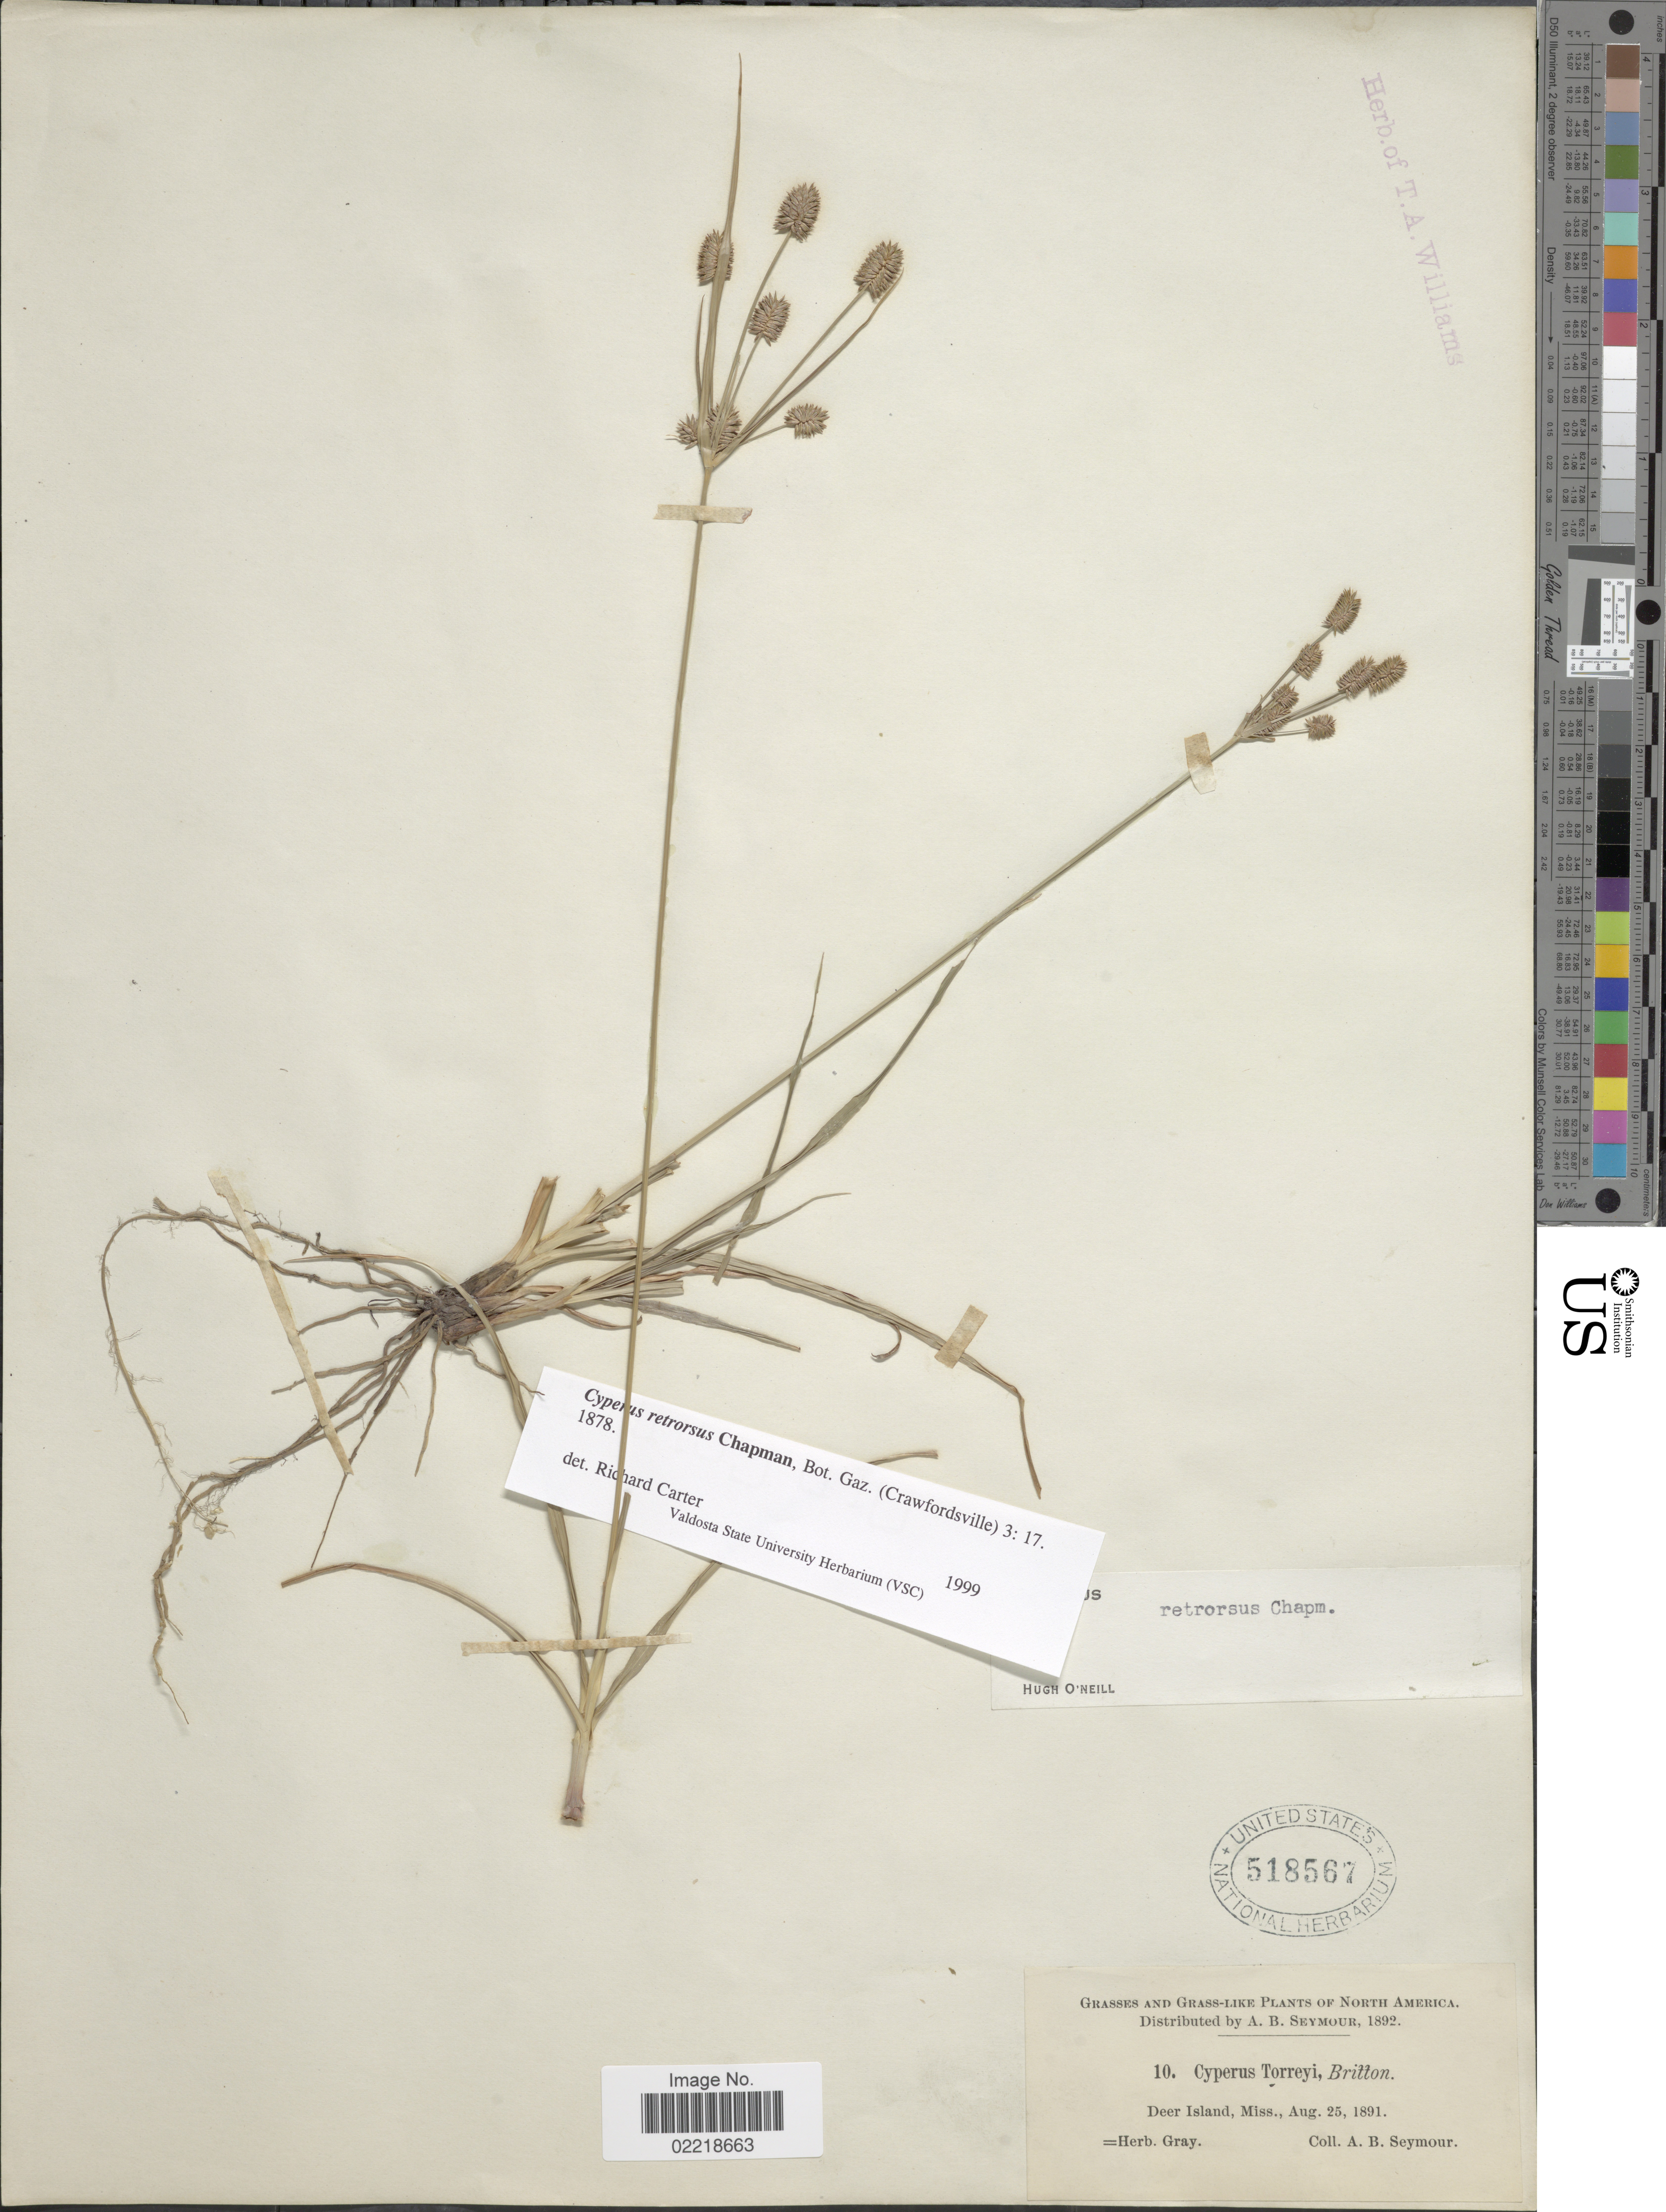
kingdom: Plantae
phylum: Tracheophyta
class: Liliopsida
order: Poales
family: Cyperaceae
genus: Cyperus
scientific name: Cyperus retrorsus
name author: Chapm.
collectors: A. Seymour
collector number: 10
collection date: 1891-08-25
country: United States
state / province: Mississippi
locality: Deer Island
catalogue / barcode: US 518567